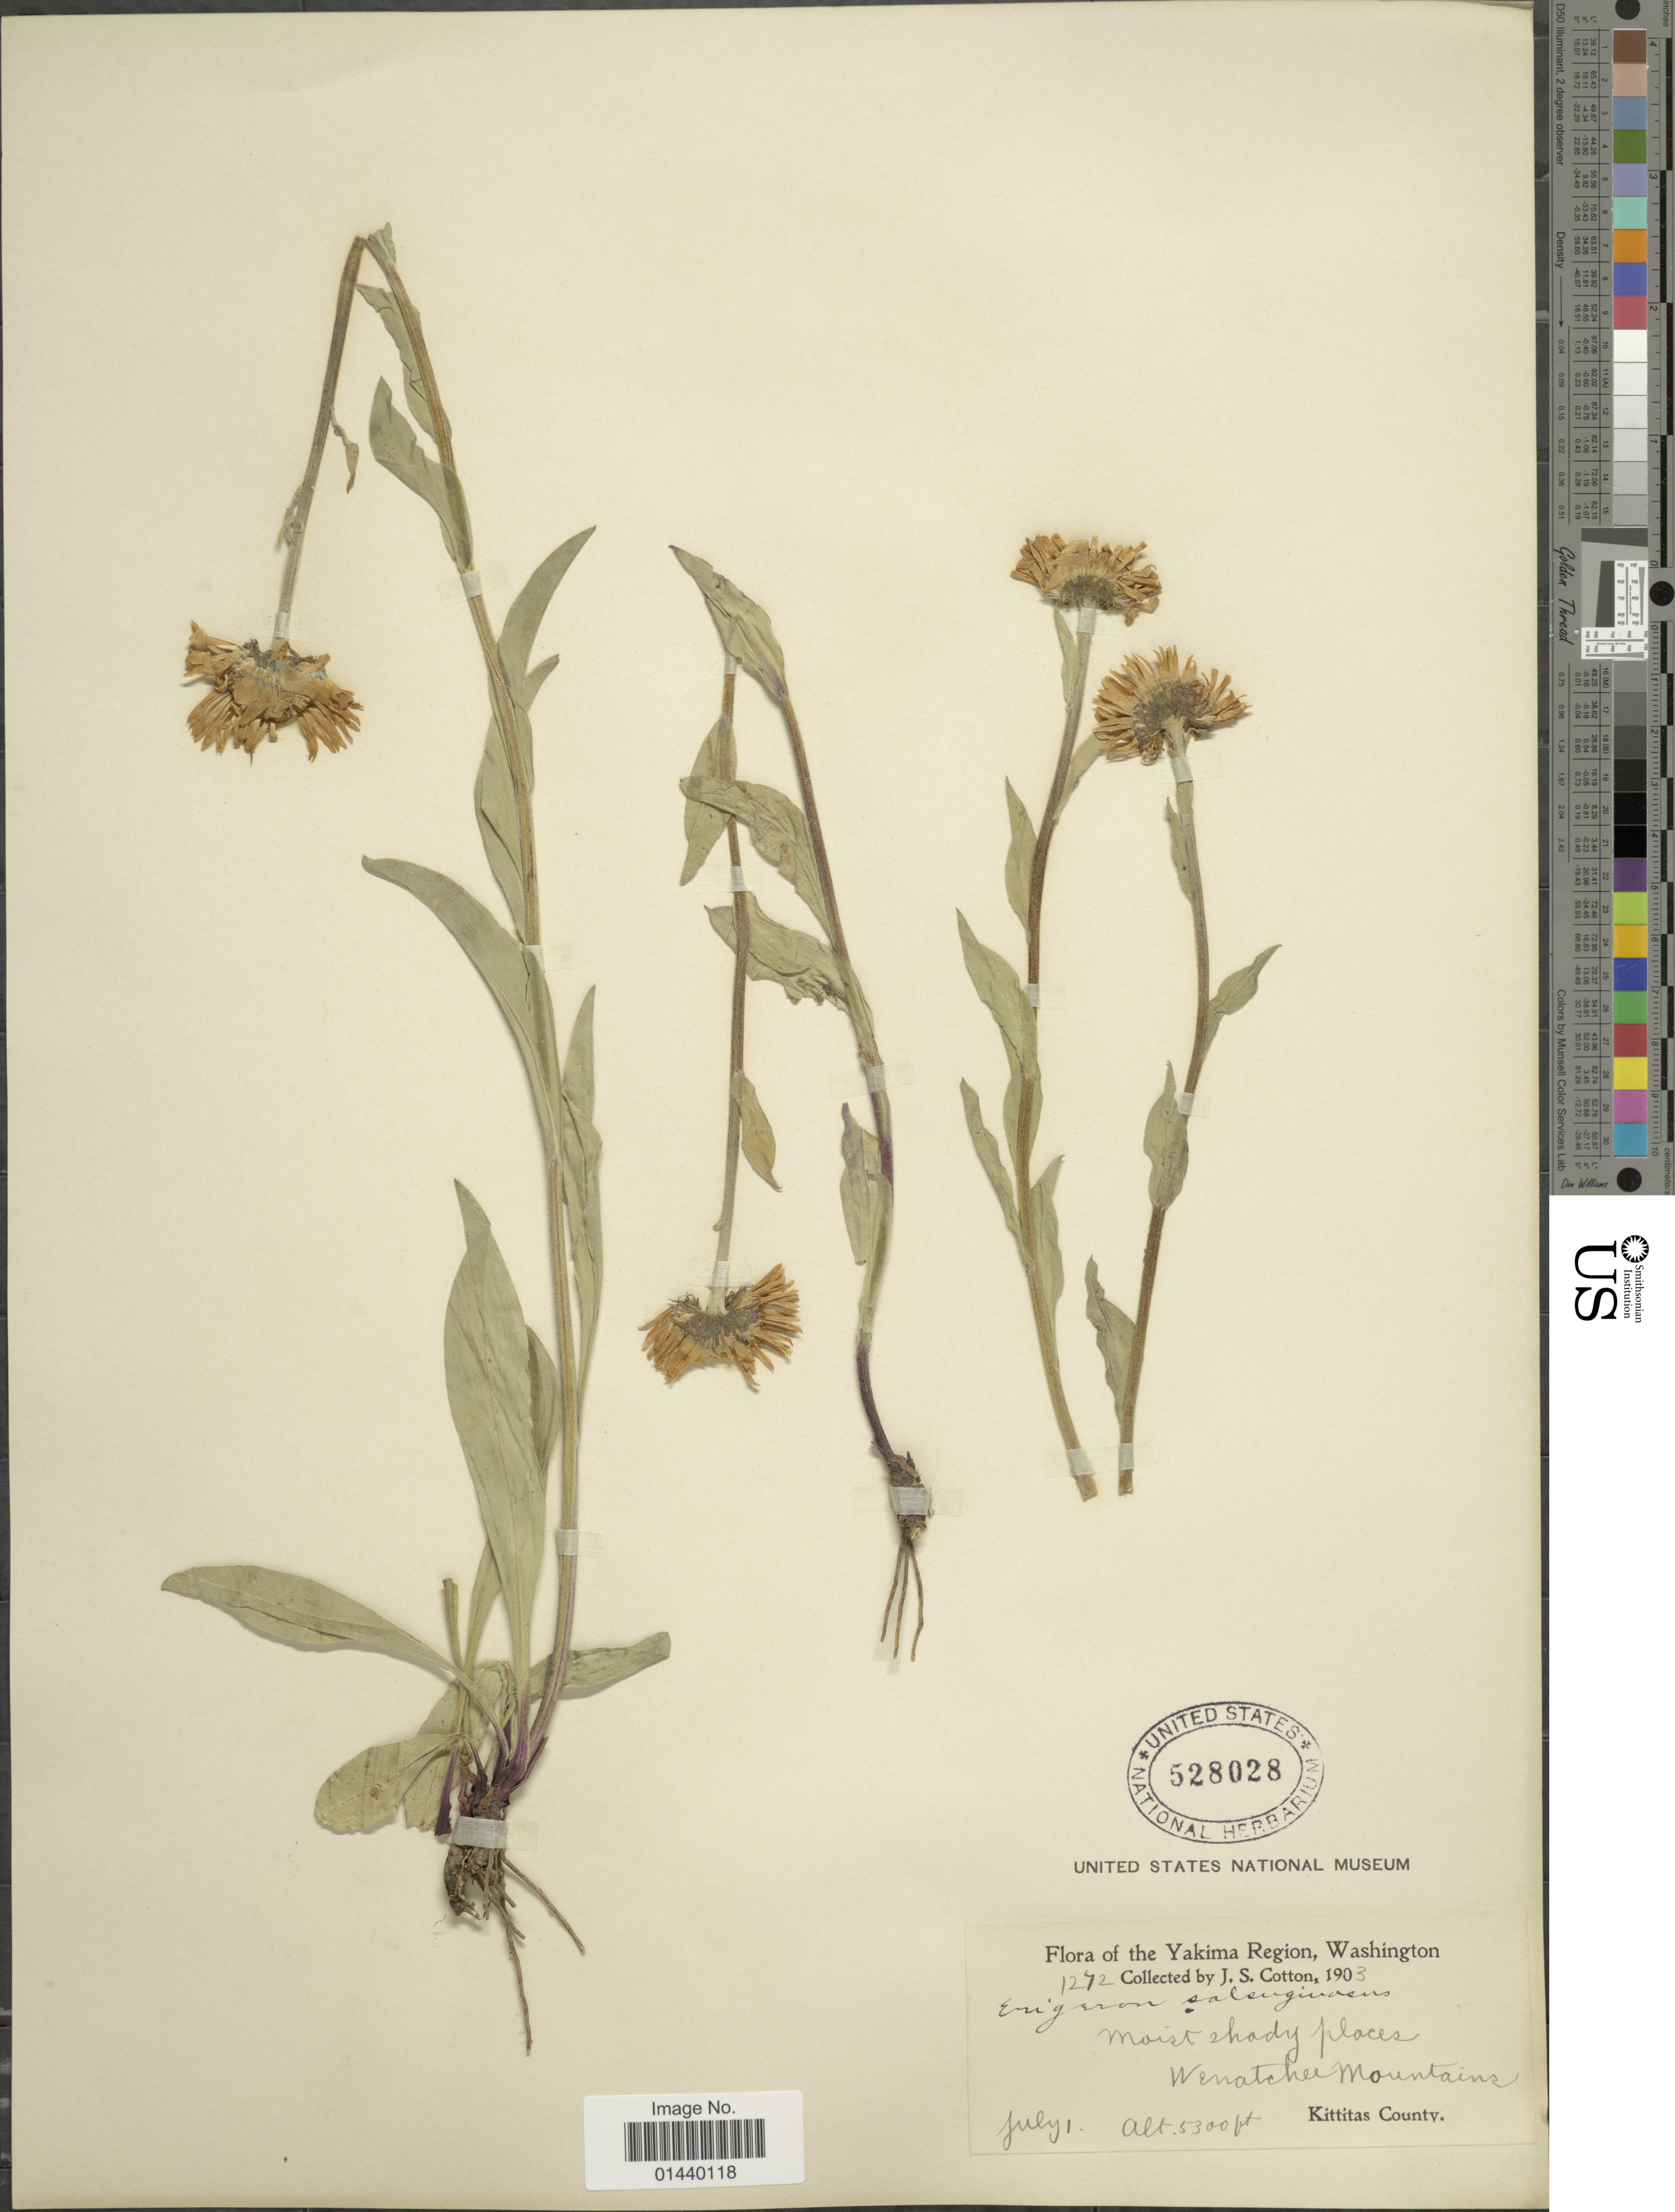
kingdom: Plantae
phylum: Tracheophyta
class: Magnoliopsida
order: Asterales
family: Asteraceae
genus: Erigeron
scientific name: Erigeron salsuginosus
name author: (Richardson ex R. Br.) A. Gray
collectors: J. S. Cotton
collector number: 1272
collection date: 1903-07-01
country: United States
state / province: Washington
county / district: Kittitas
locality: The Yakima Region. Wenatchee Mountains. Kittitas County.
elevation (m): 1615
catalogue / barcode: US 528028